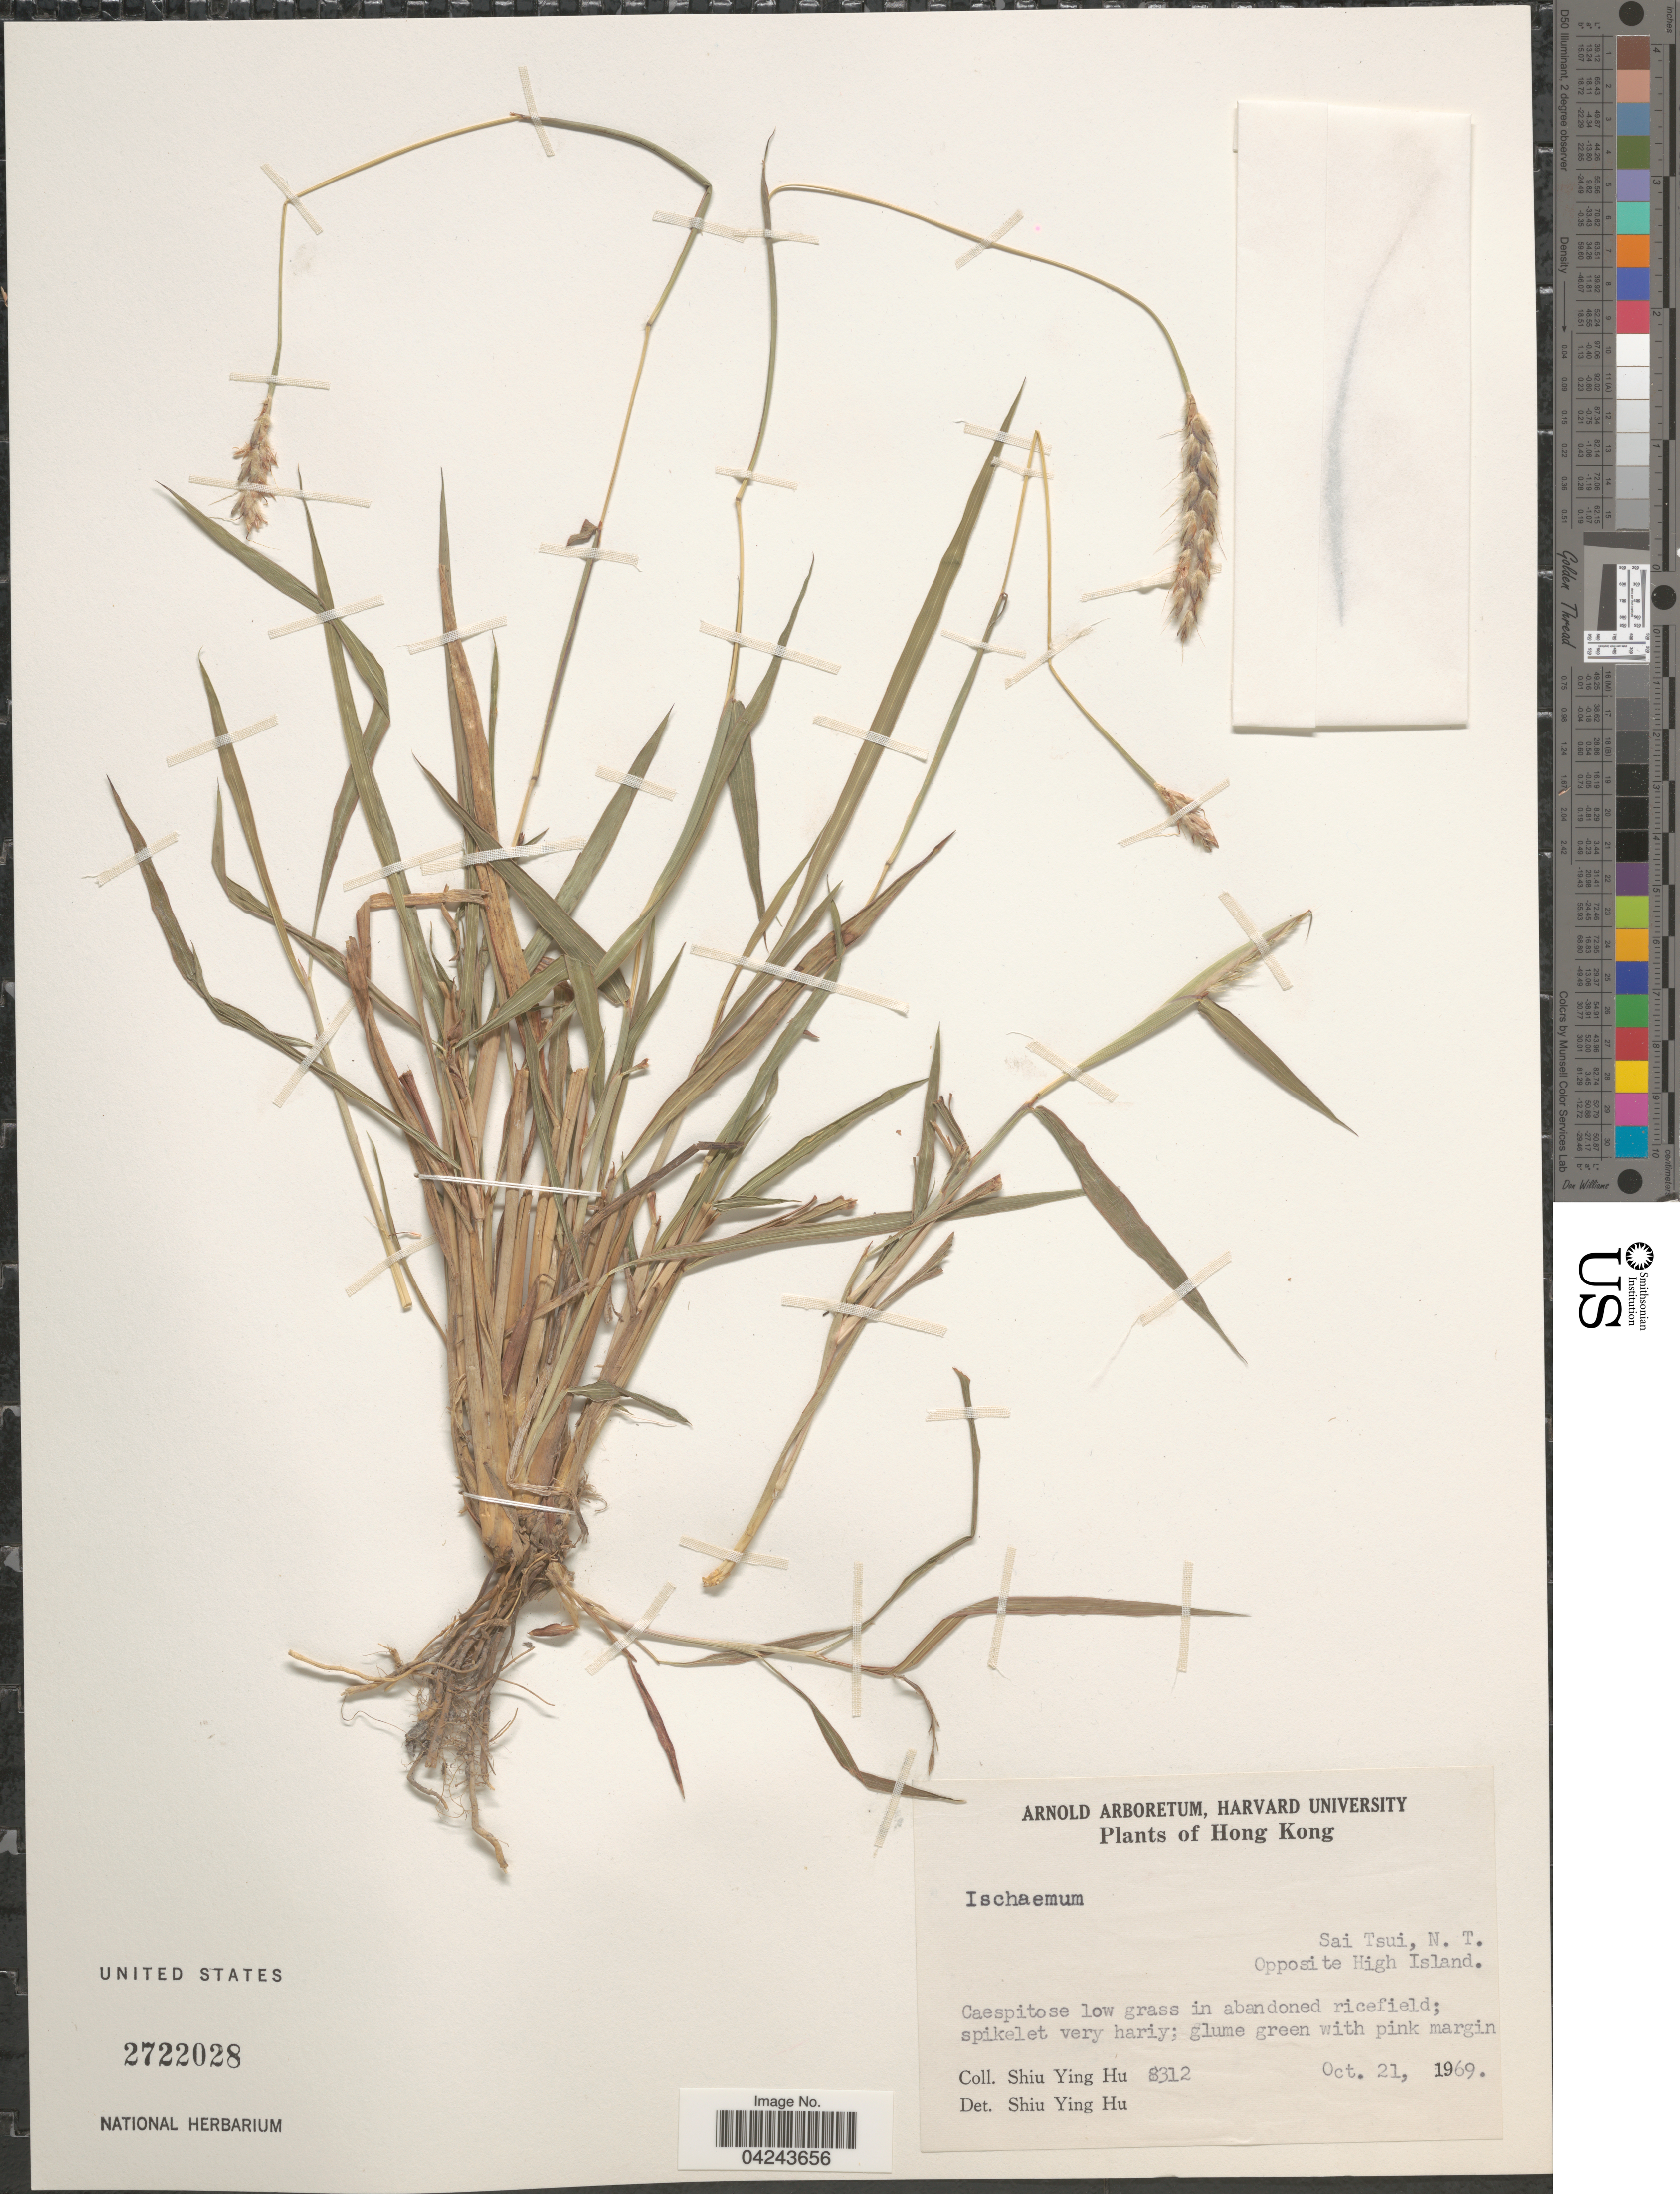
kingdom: Plantae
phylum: Tracheophyta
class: Liliopsida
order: Poales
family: Poaceae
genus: Ischaemum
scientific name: Ischaemum sp.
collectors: S. Y. Hu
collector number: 8312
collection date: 1969-10-21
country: China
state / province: Hong Kong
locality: Sai Tsui, N.T. Opposite to High Island.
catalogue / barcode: US 2722028